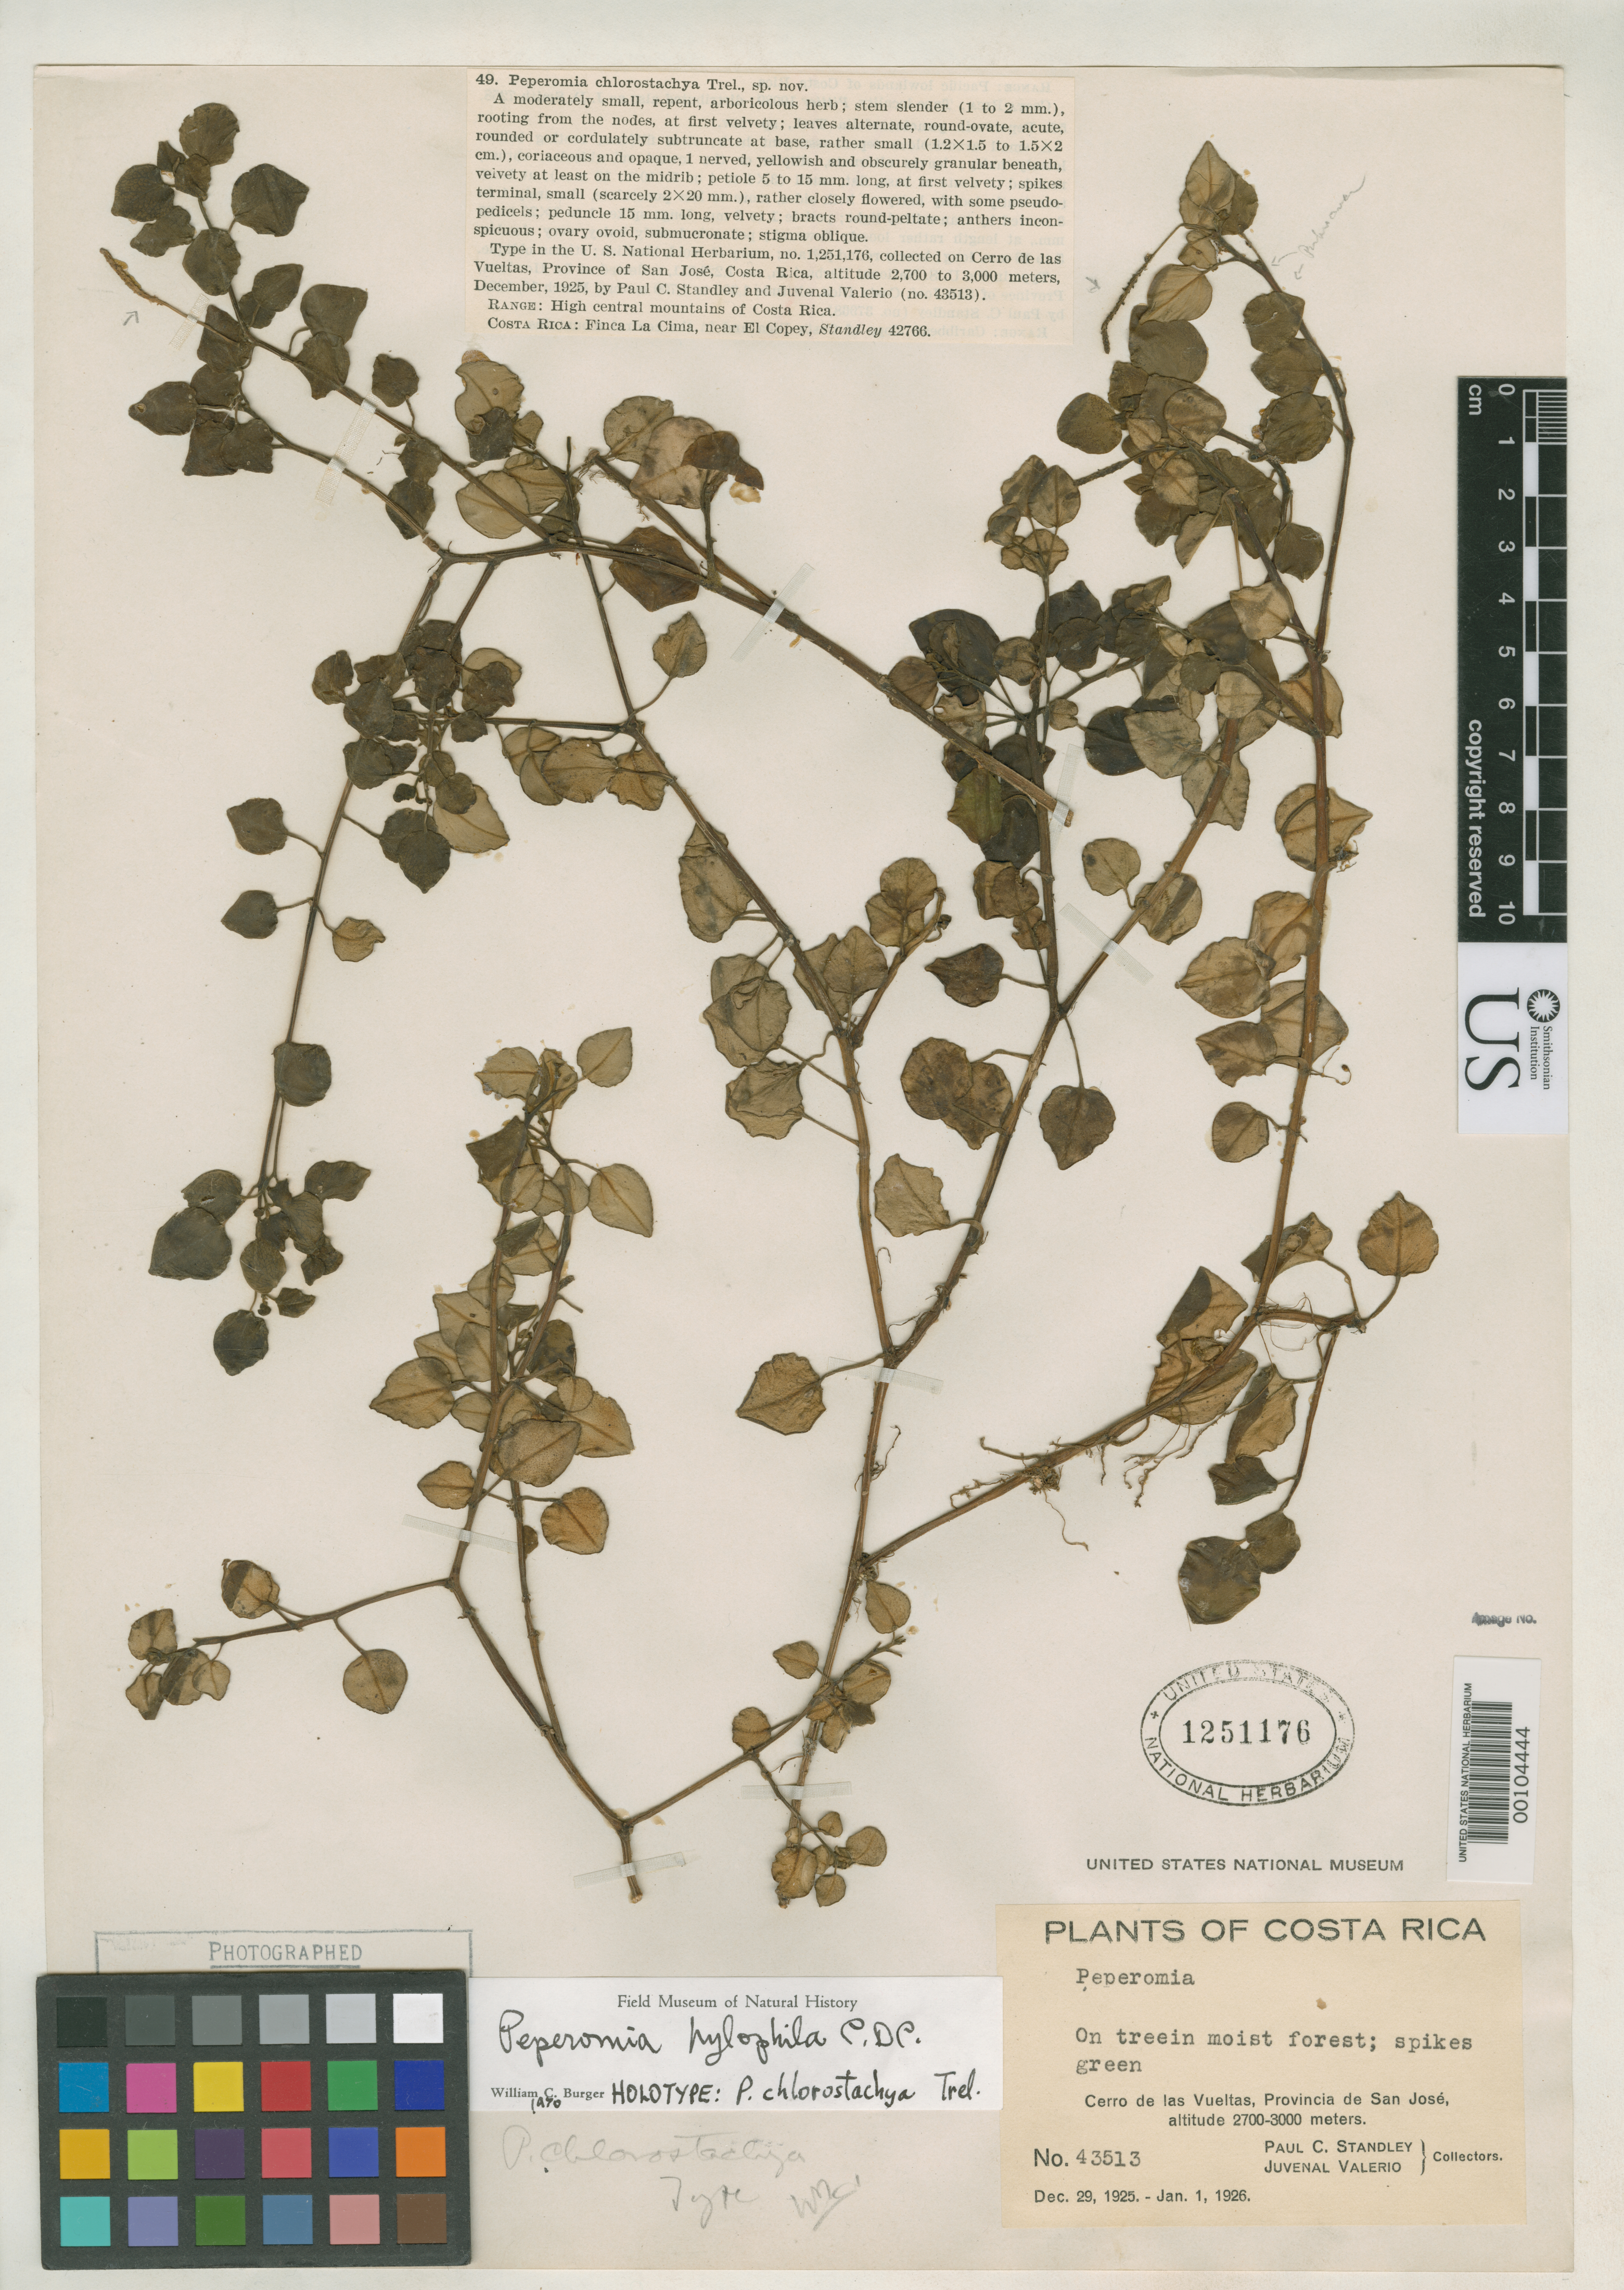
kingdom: Plantae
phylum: Tracheophyta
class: Magnoliopsida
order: Piperales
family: Piperaceae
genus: Peperomia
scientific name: Peperomia chlorostachya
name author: Trel.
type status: Holotype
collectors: P. C. Standley & J. Valerio R.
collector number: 43513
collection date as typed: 29 Dec 1925 to 01 Jan 1925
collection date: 1925-01-01/1925-12-29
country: Costa Rica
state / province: San José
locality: Cerro de las Vueltas.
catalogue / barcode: US 1251176